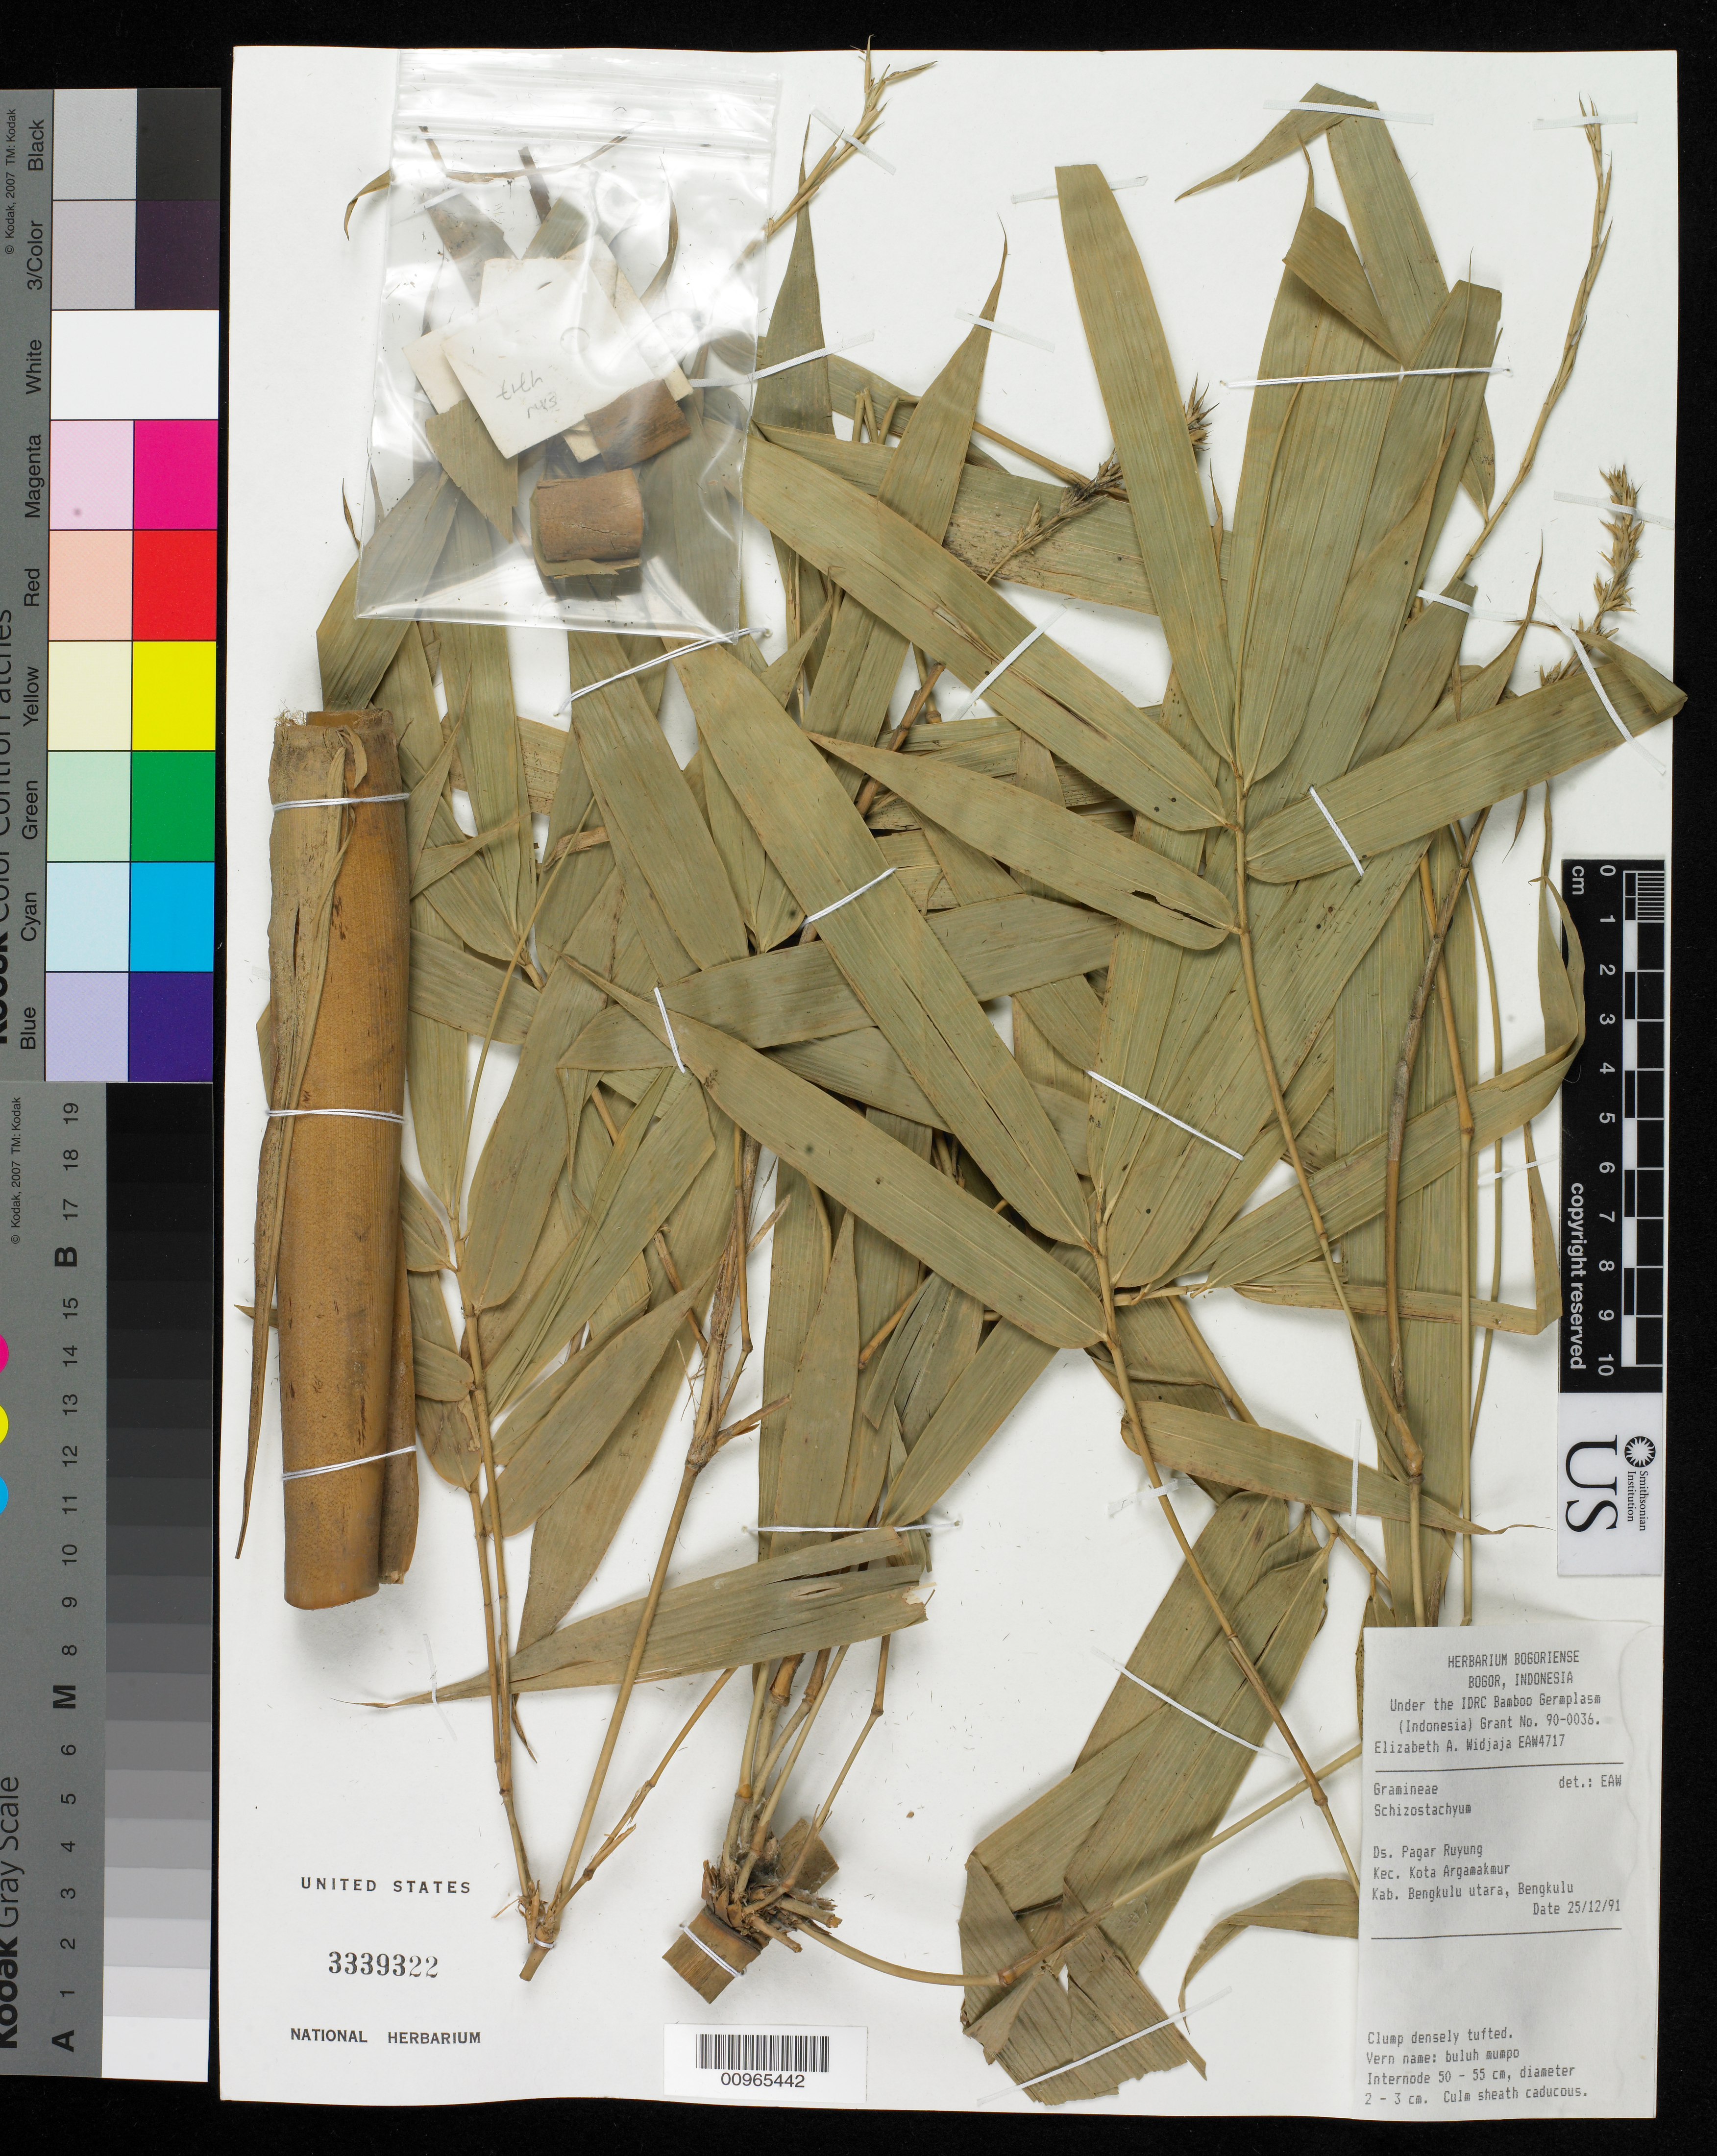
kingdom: Plantae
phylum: Tracheophyta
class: Liliopsida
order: Poales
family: Poaceae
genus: Schizostachyum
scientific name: Schizostachyum sp.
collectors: E. A. Widjaja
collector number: EAW 4717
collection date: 1991-12-25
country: Indonesia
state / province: Sumatra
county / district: Bengkulu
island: Sumatra I.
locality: Ds. Pagar Ruyung, Kec. Kota Argamakmur, Kab. Bengkulu utara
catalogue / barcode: US 3339322